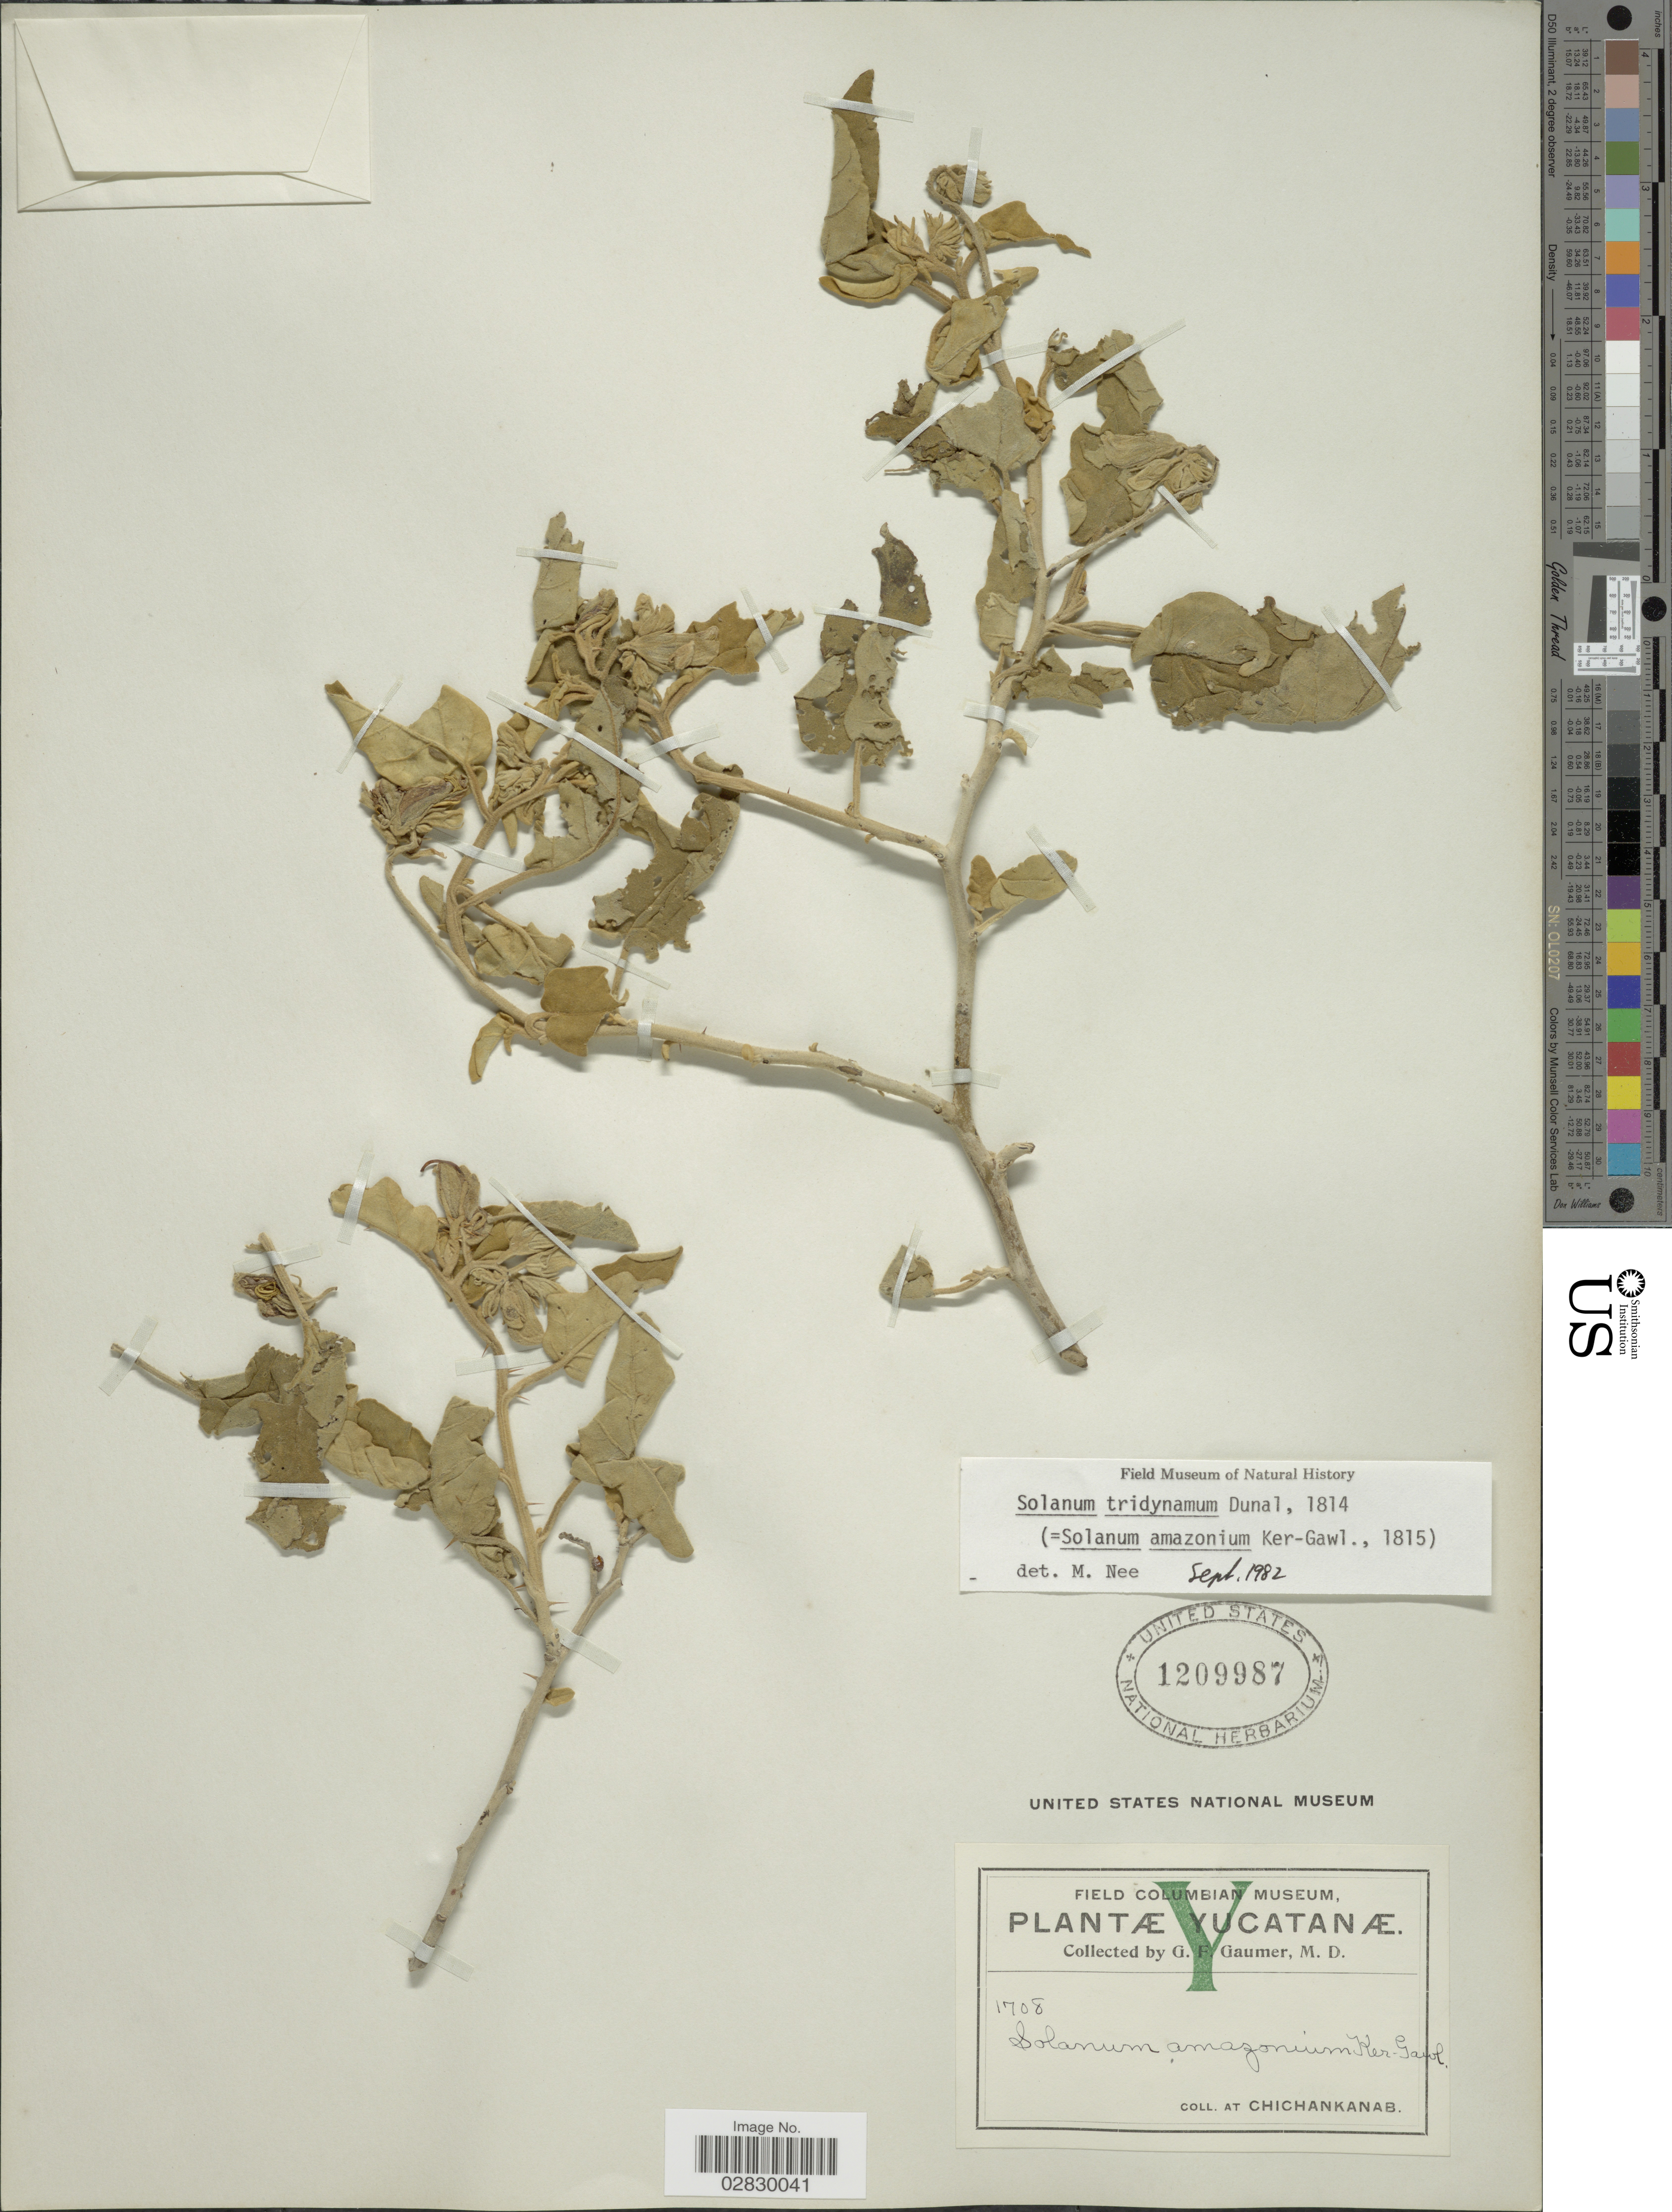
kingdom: Plantae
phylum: Tracheophyta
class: Magnoliopsida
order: Solanales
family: Solanaceae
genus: Solanum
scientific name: Solanum houstonii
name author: Dunal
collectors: G. F. Gaumer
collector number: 1708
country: Mexico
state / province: Yucatán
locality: At Chichankanab.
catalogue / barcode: US 1209987